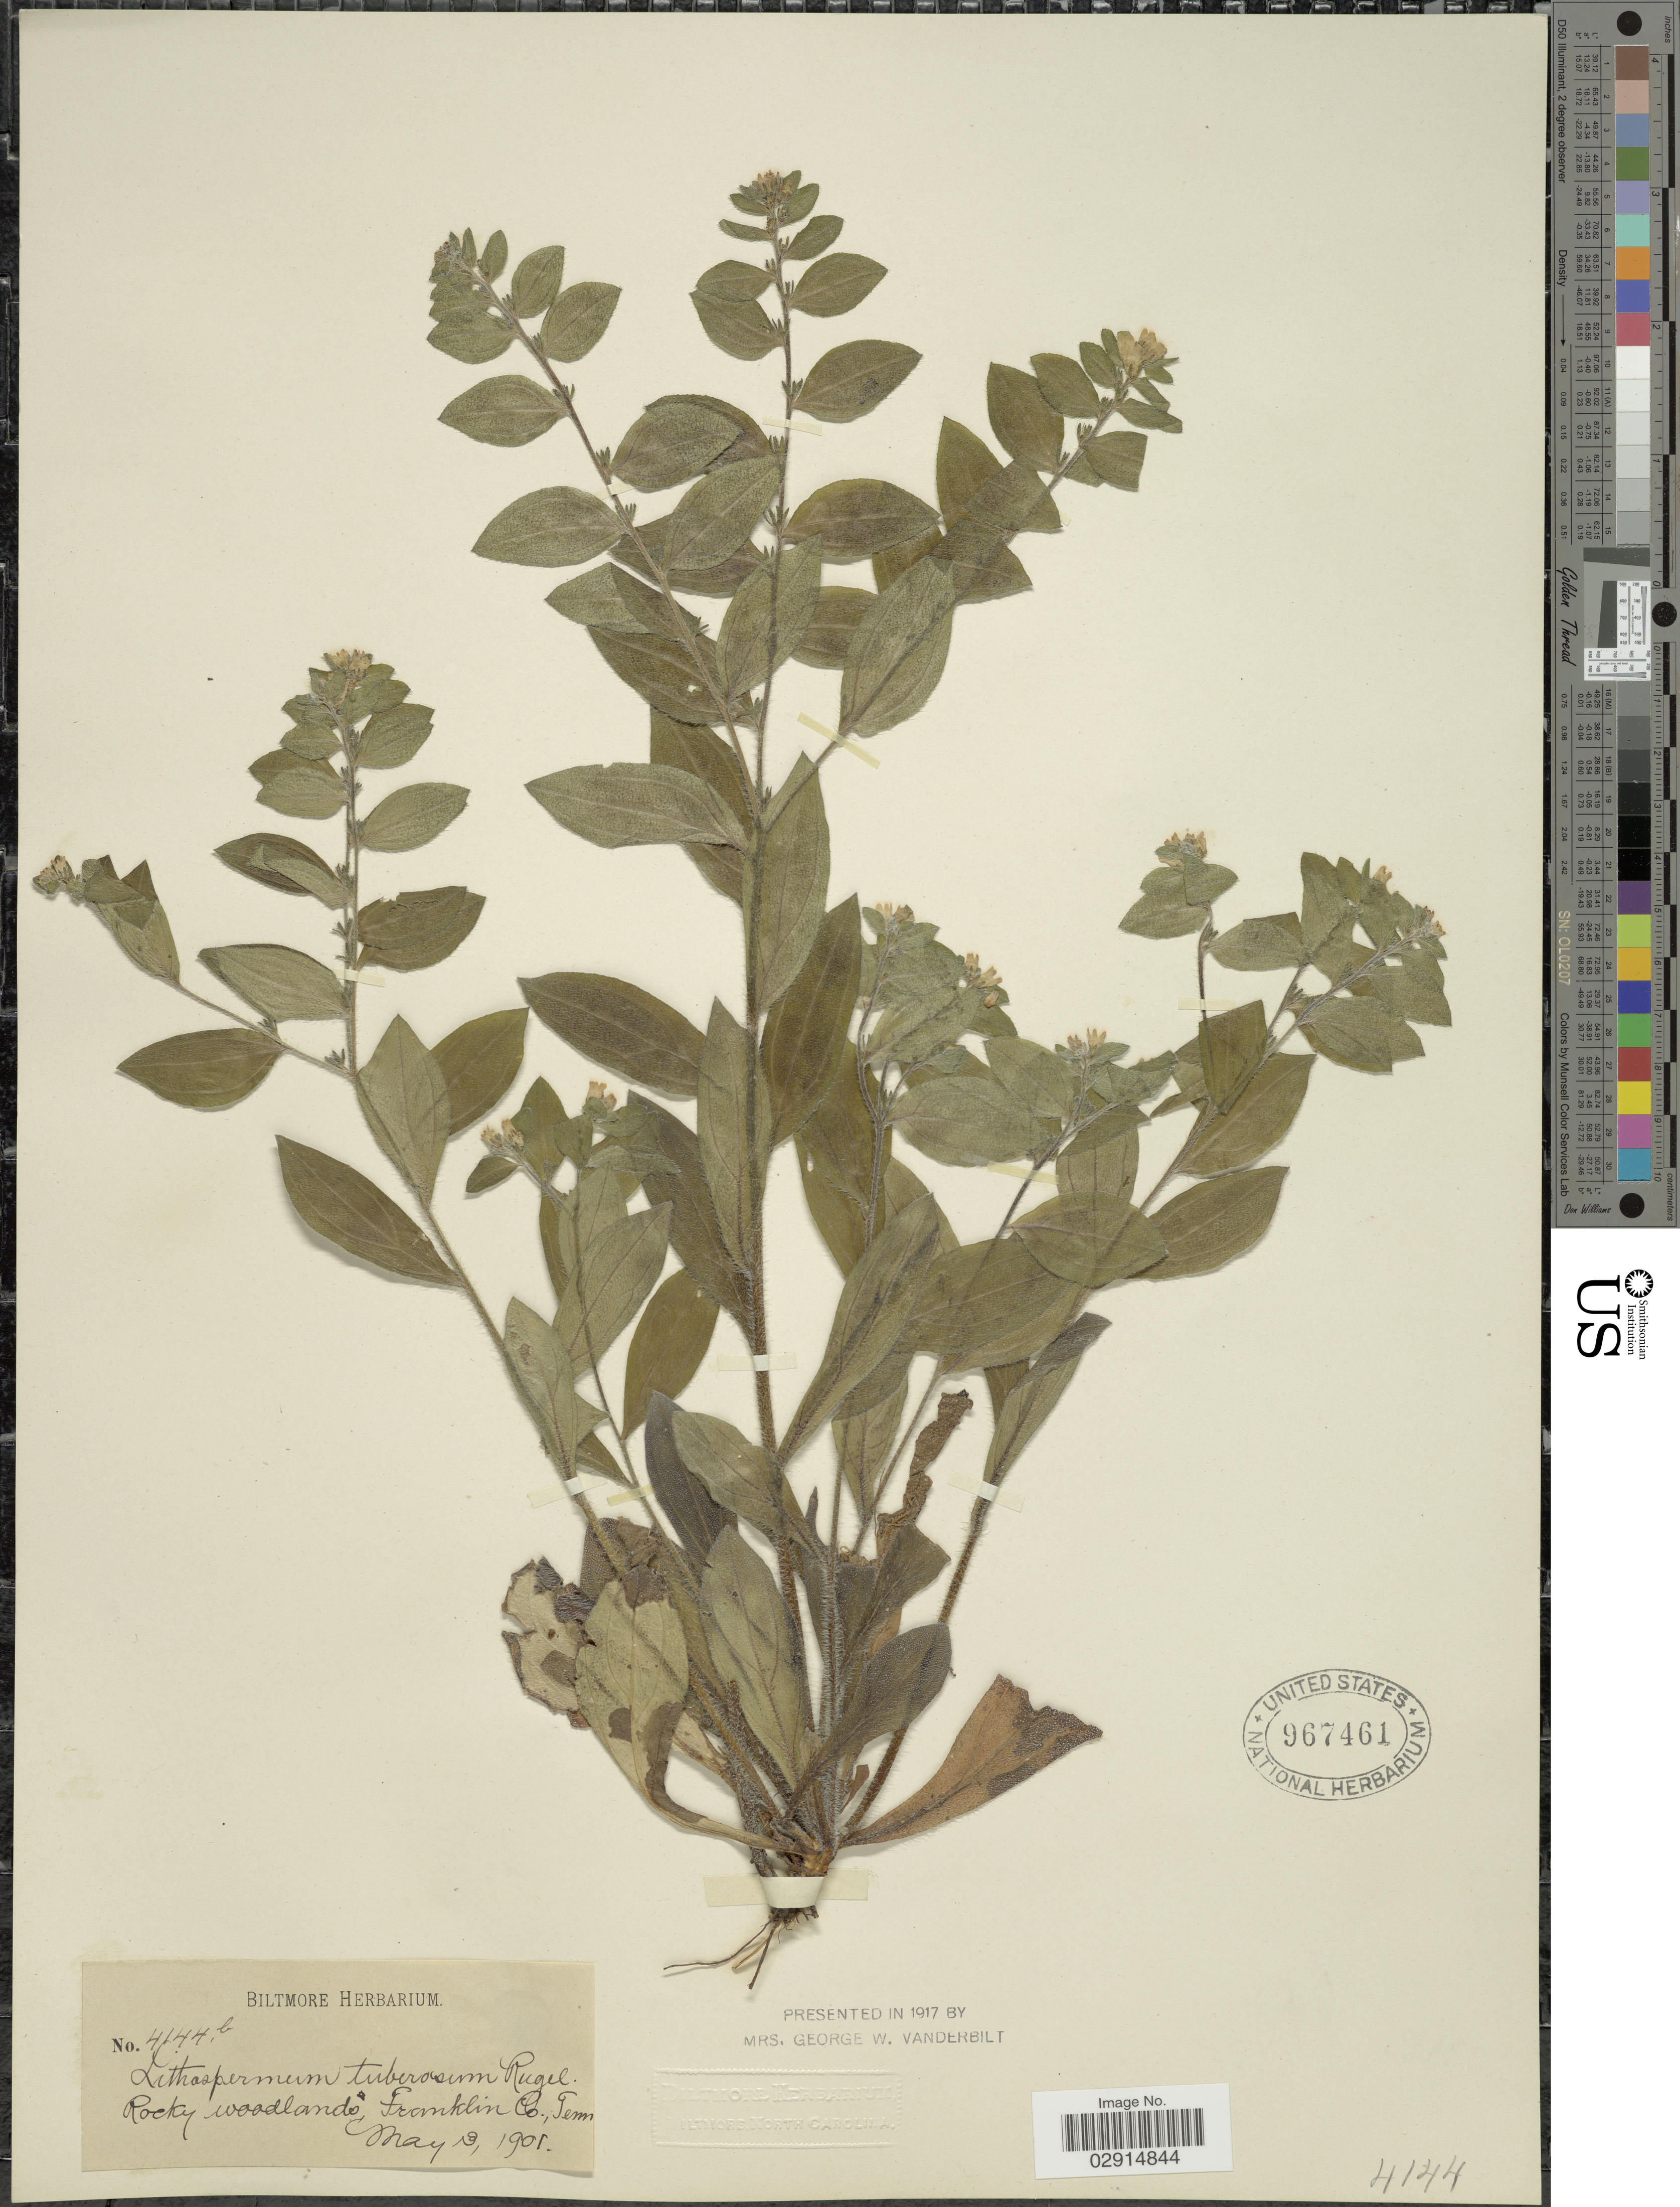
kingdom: Plantae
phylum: Tracheophyta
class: Magnoliopsida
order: Boraginales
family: Boraginaceae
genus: Lithospermum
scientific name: Lithospermum tuberosum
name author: Rugel ex DC.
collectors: ex herb. Biltmore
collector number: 4144b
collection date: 1901-05-03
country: United States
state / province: Tennessee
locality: Rocky Woodlands, Franklin Co.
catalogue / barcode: US 967461